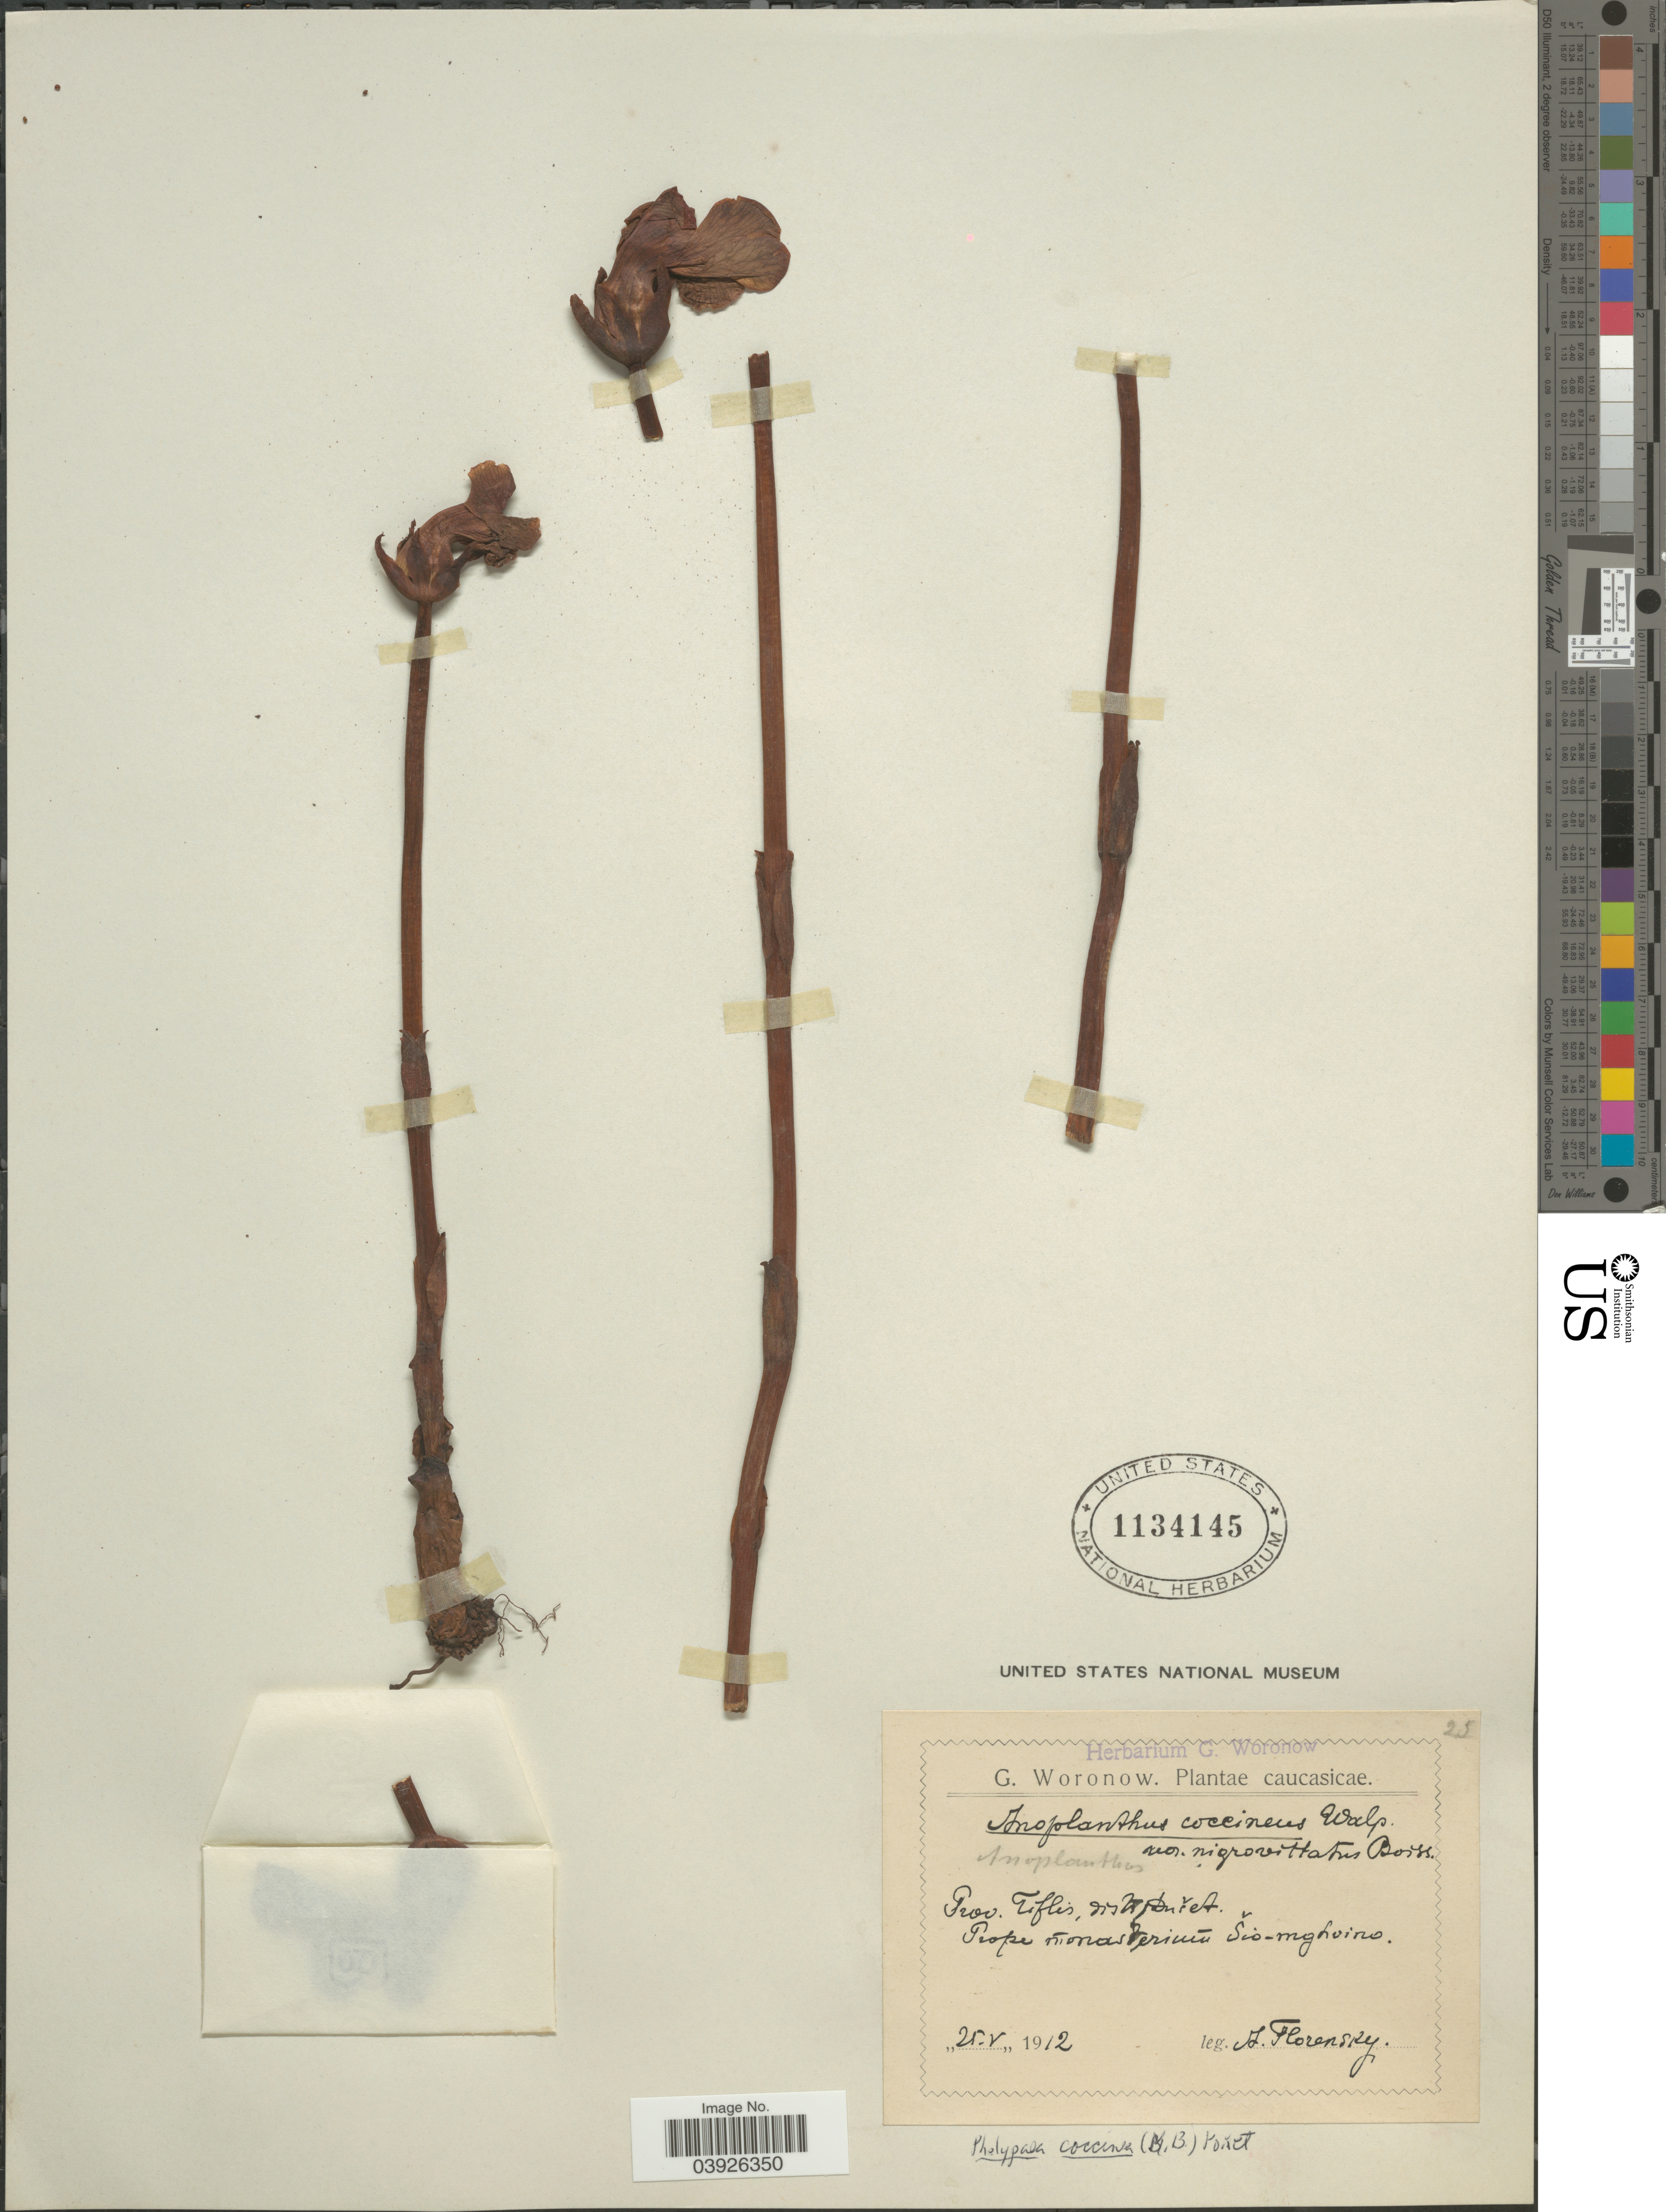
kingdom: Plantae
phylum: Tracheophyta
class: Magnoliopsida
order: Lamiales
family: Orobanchaceae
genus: Phelypaea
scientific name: Phelypaea coccinea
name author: (M. Bieb.) Poir.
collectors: A. Florensky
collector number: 25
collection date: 1912-05-25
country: Georgia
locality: Caucasicae. Prov. Tiflis, [illegible text]. Prope [illegible text] Sio-mghoino.[interpreted]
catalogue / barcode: US 1134145